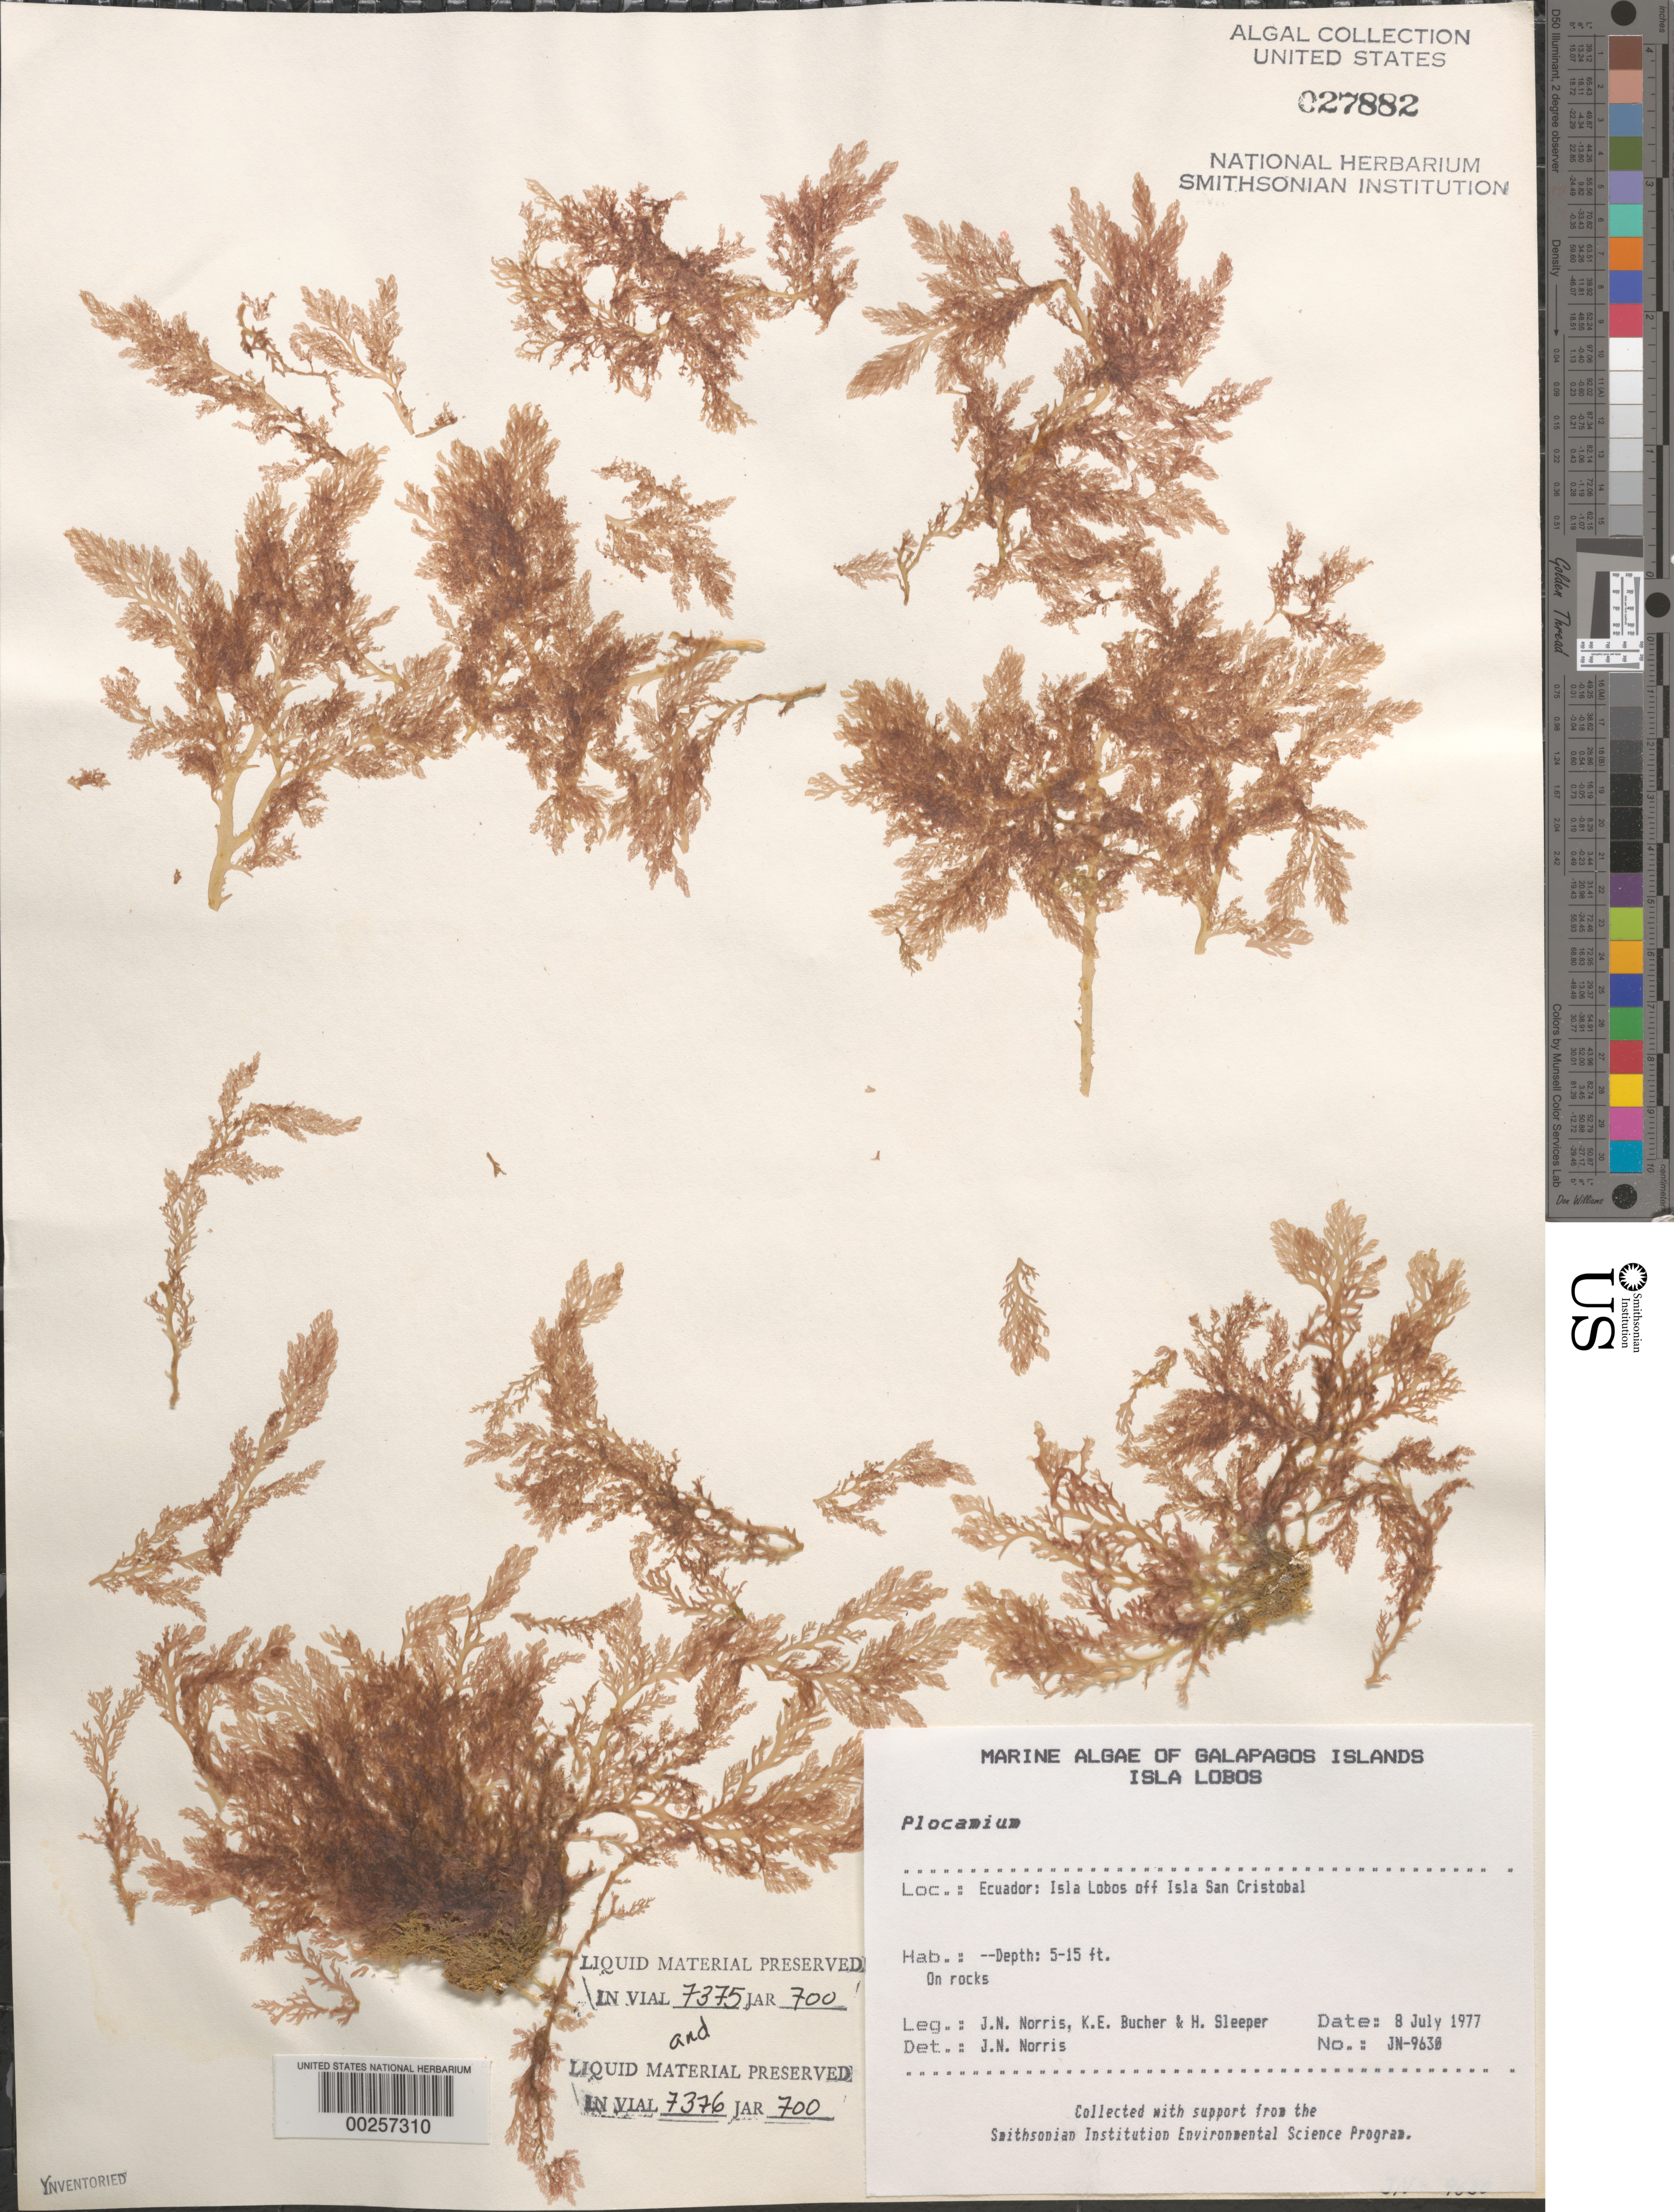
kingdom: Plantae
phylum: Rhodophyta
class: Florideophyceae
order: Plocamiales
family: Plocamiaceae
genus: Plocamium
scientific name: Plocamium sp.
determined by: Norris, James N.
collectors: J. N. Norris, K. E. Bucher & H. Sleeper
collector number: JN-9630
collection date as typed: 08 Jul 1977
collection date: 1977-07-08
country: Ecuador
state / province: Colón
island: Lobos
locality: Off Isla San Cristóbal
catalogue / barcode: US 27882